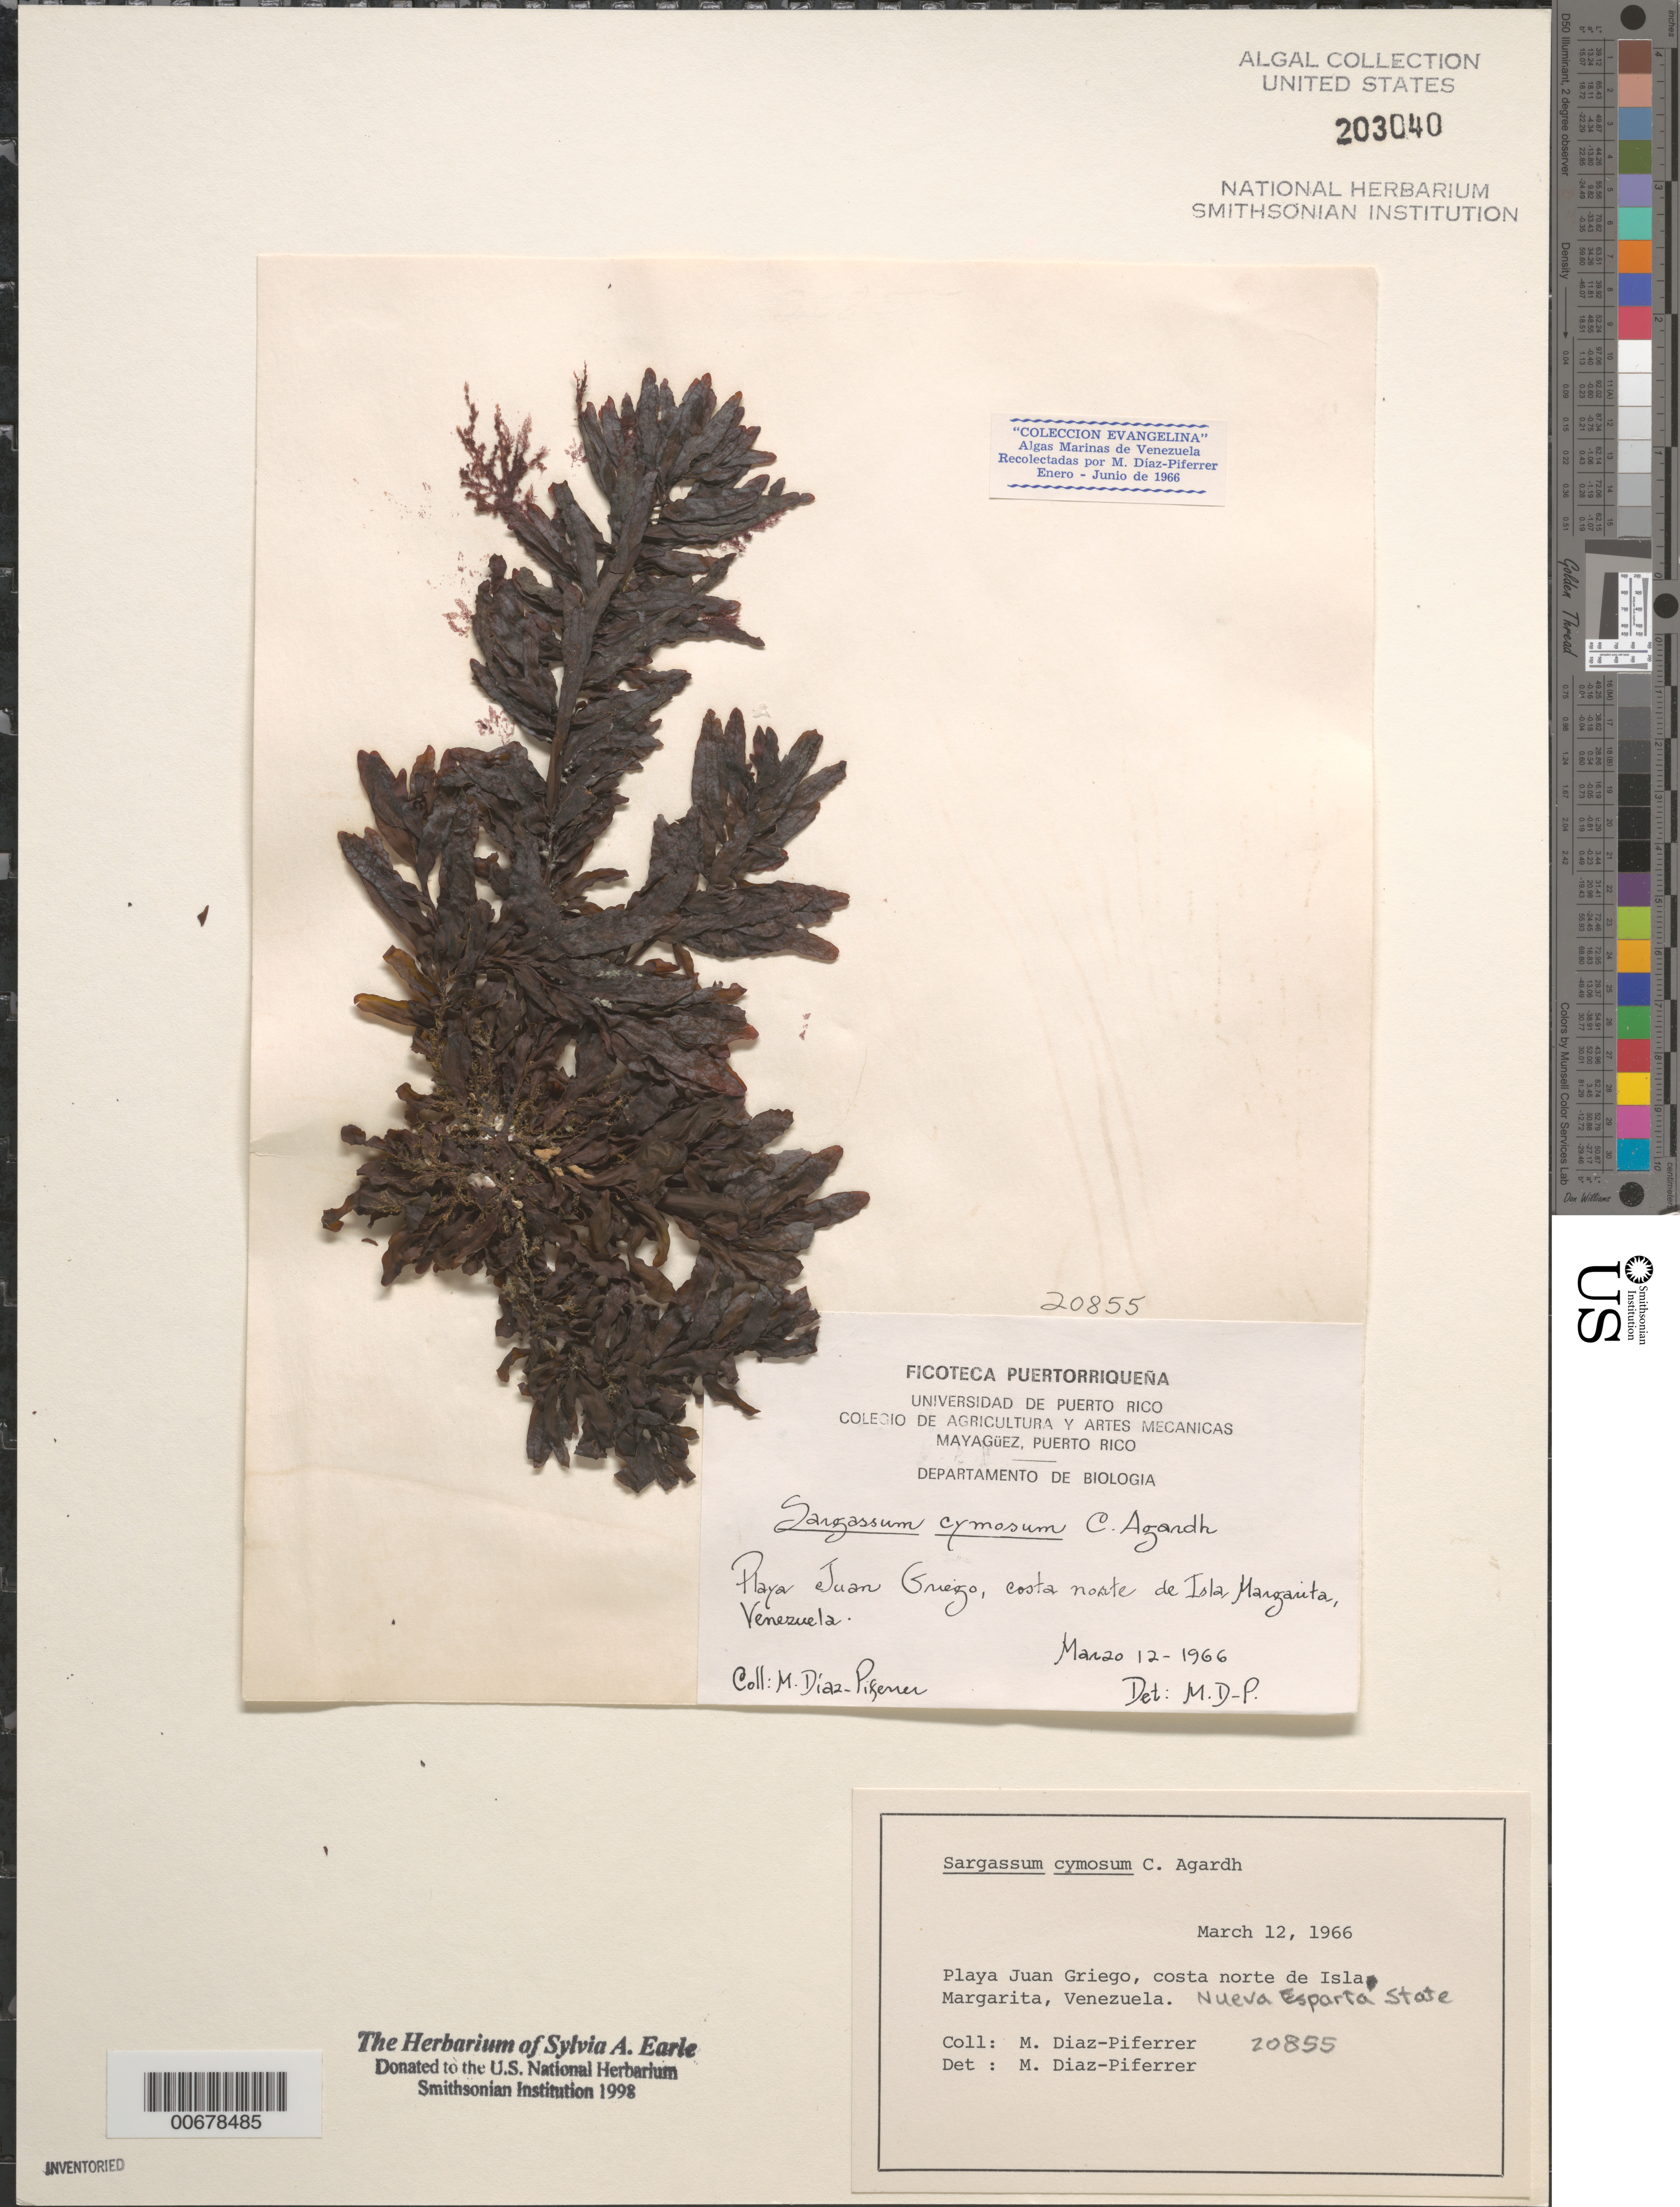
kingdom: Chromista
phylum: Ochrophyta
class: Phaeophyceae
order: Fucales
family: Sargassaceae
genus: Sargassum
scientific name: Sargassum cymosum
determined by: Diaz-Piferrer, M.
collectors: M. Diaz-Piferrer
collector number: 20855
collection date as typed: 12 Mar 1966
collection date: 1966-03-12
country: Venezuela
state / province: Nueva Esparta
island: Margarita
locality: Playa Juan Griego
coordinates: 11 N, 64 W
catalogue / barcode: US 203040